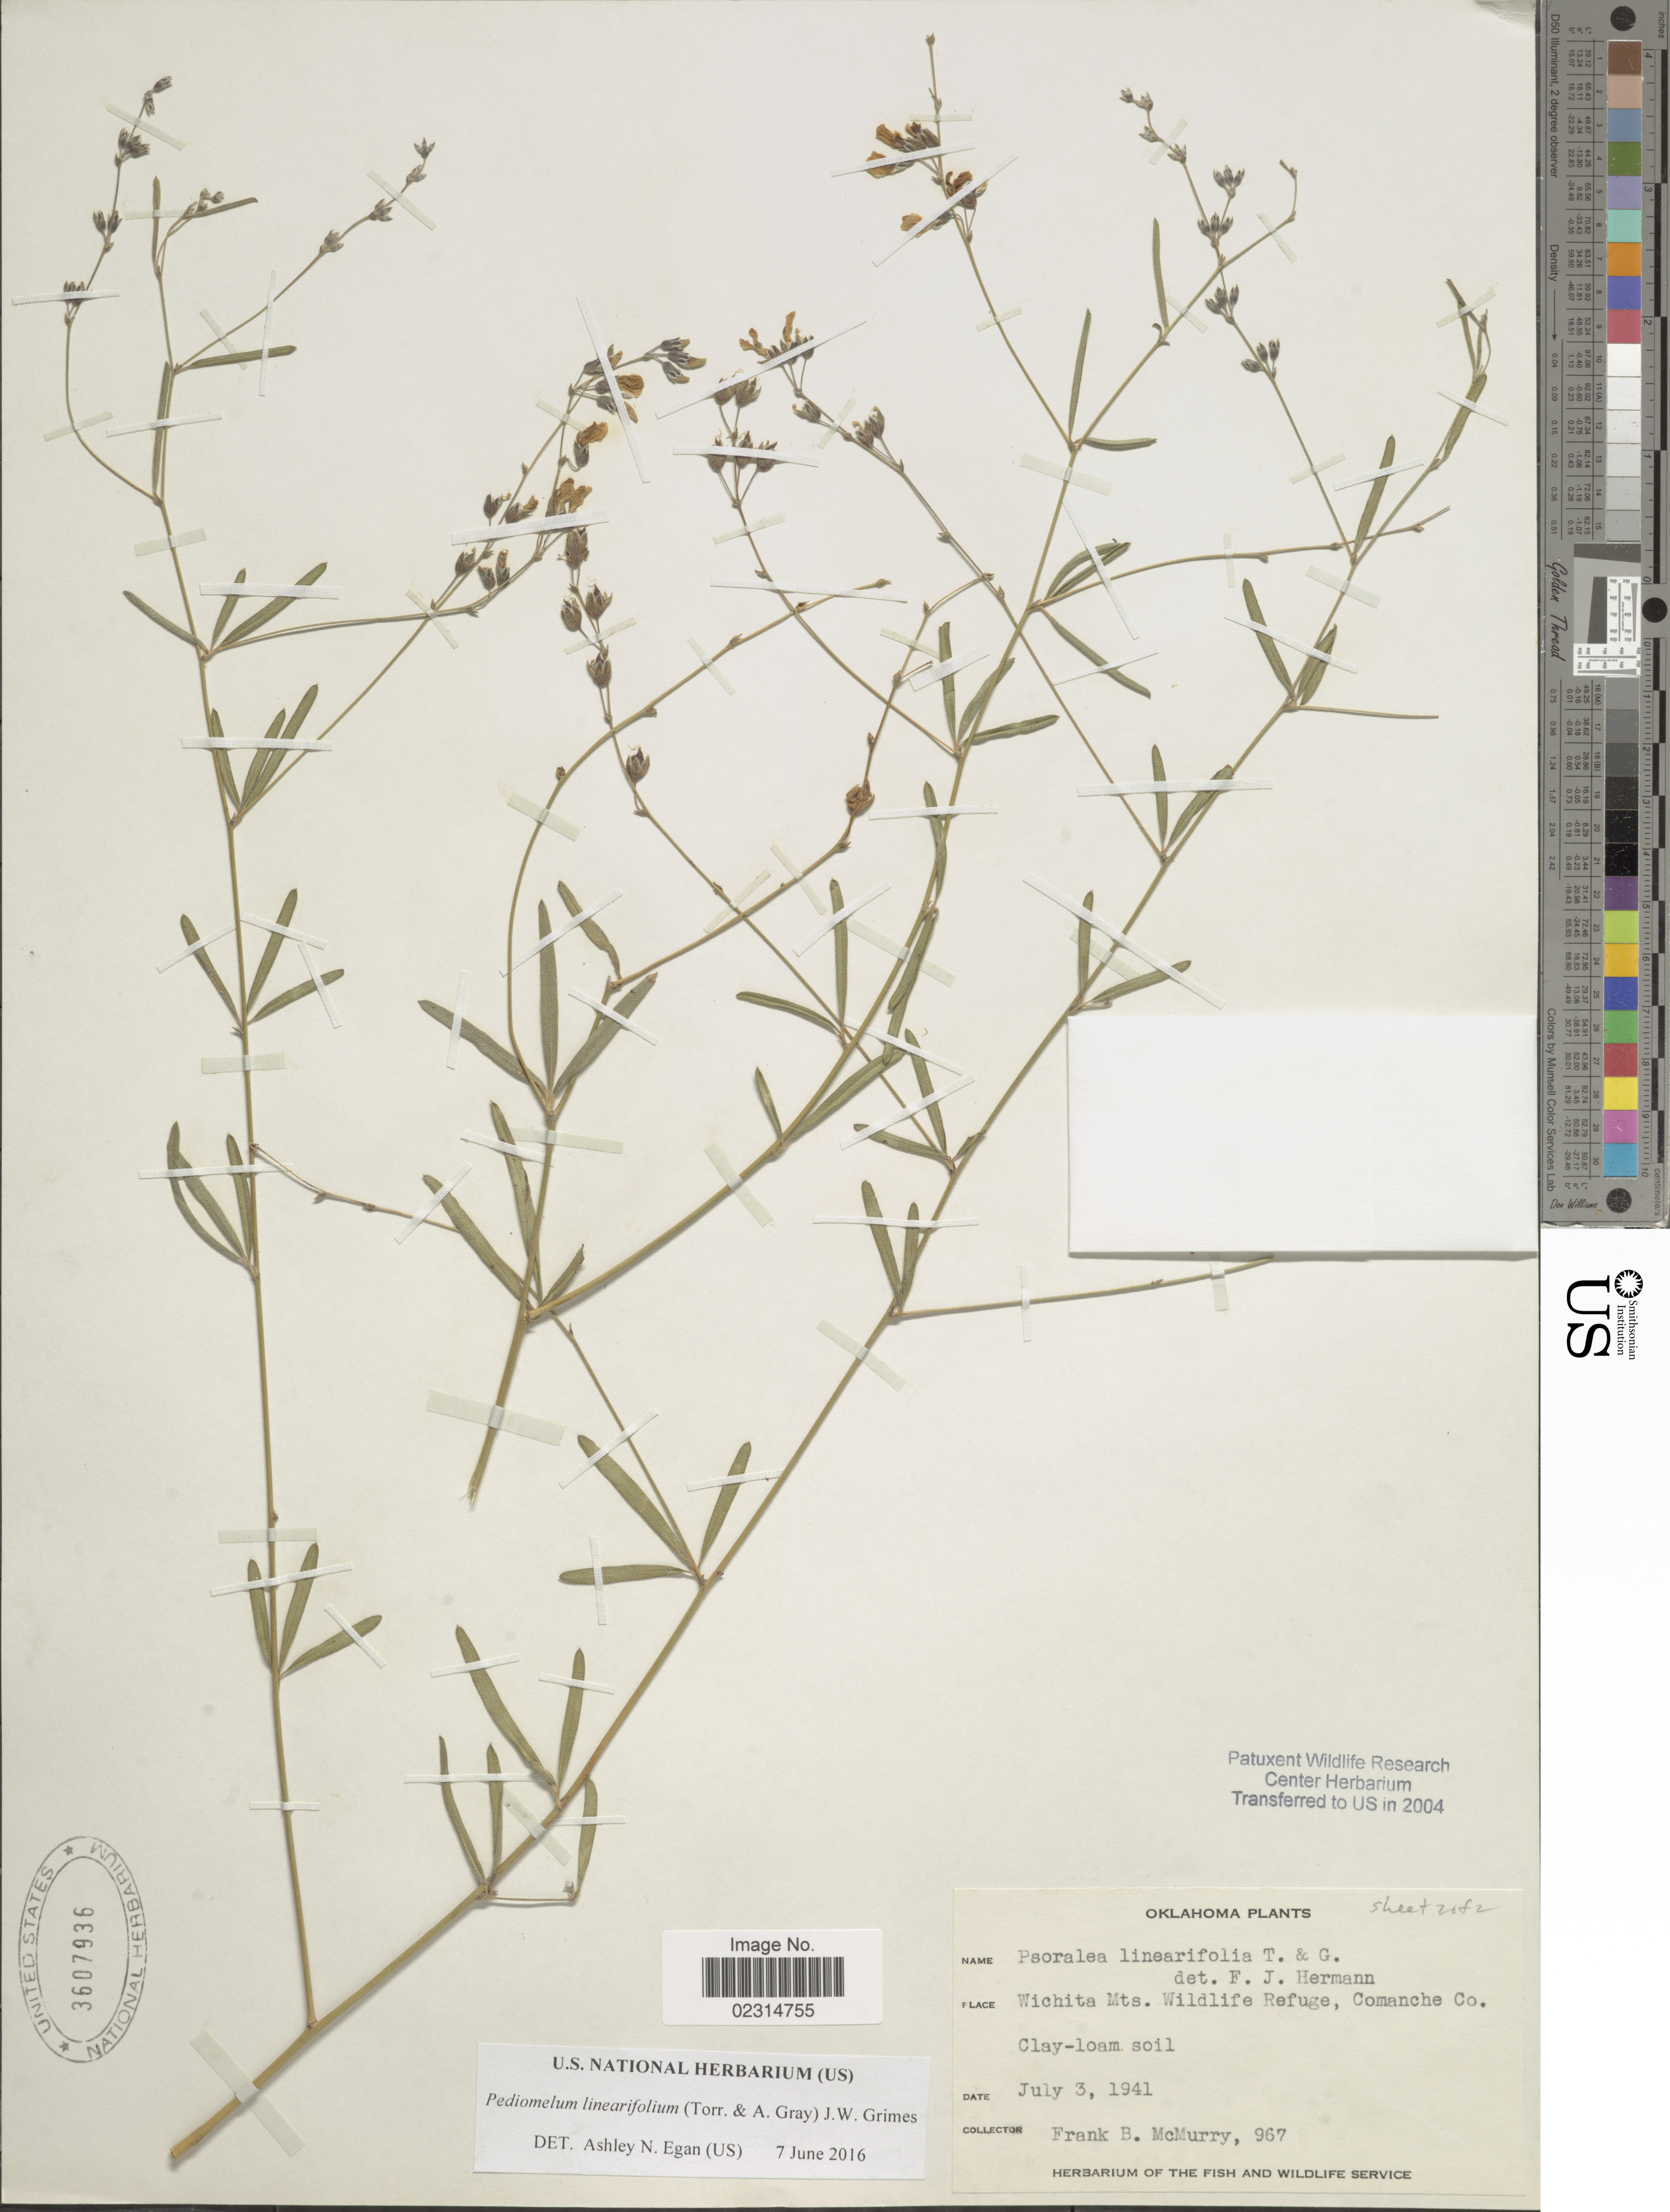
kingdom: Plantae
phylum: Tracheophyta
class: Magnoliopsida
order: Fabales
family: Fabaceae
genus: Pediomelum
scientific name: Pediomelum linearifolium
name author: (Torr. & A. Gray) J.W. Grimes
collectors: F. B. McMurry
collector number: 967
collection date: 1941-07-03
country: United States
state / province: Oklahoma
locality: Wichita Mts. Wildlife Refuge, Comanche Co. Clay-loam soil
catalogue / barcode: US 3607936